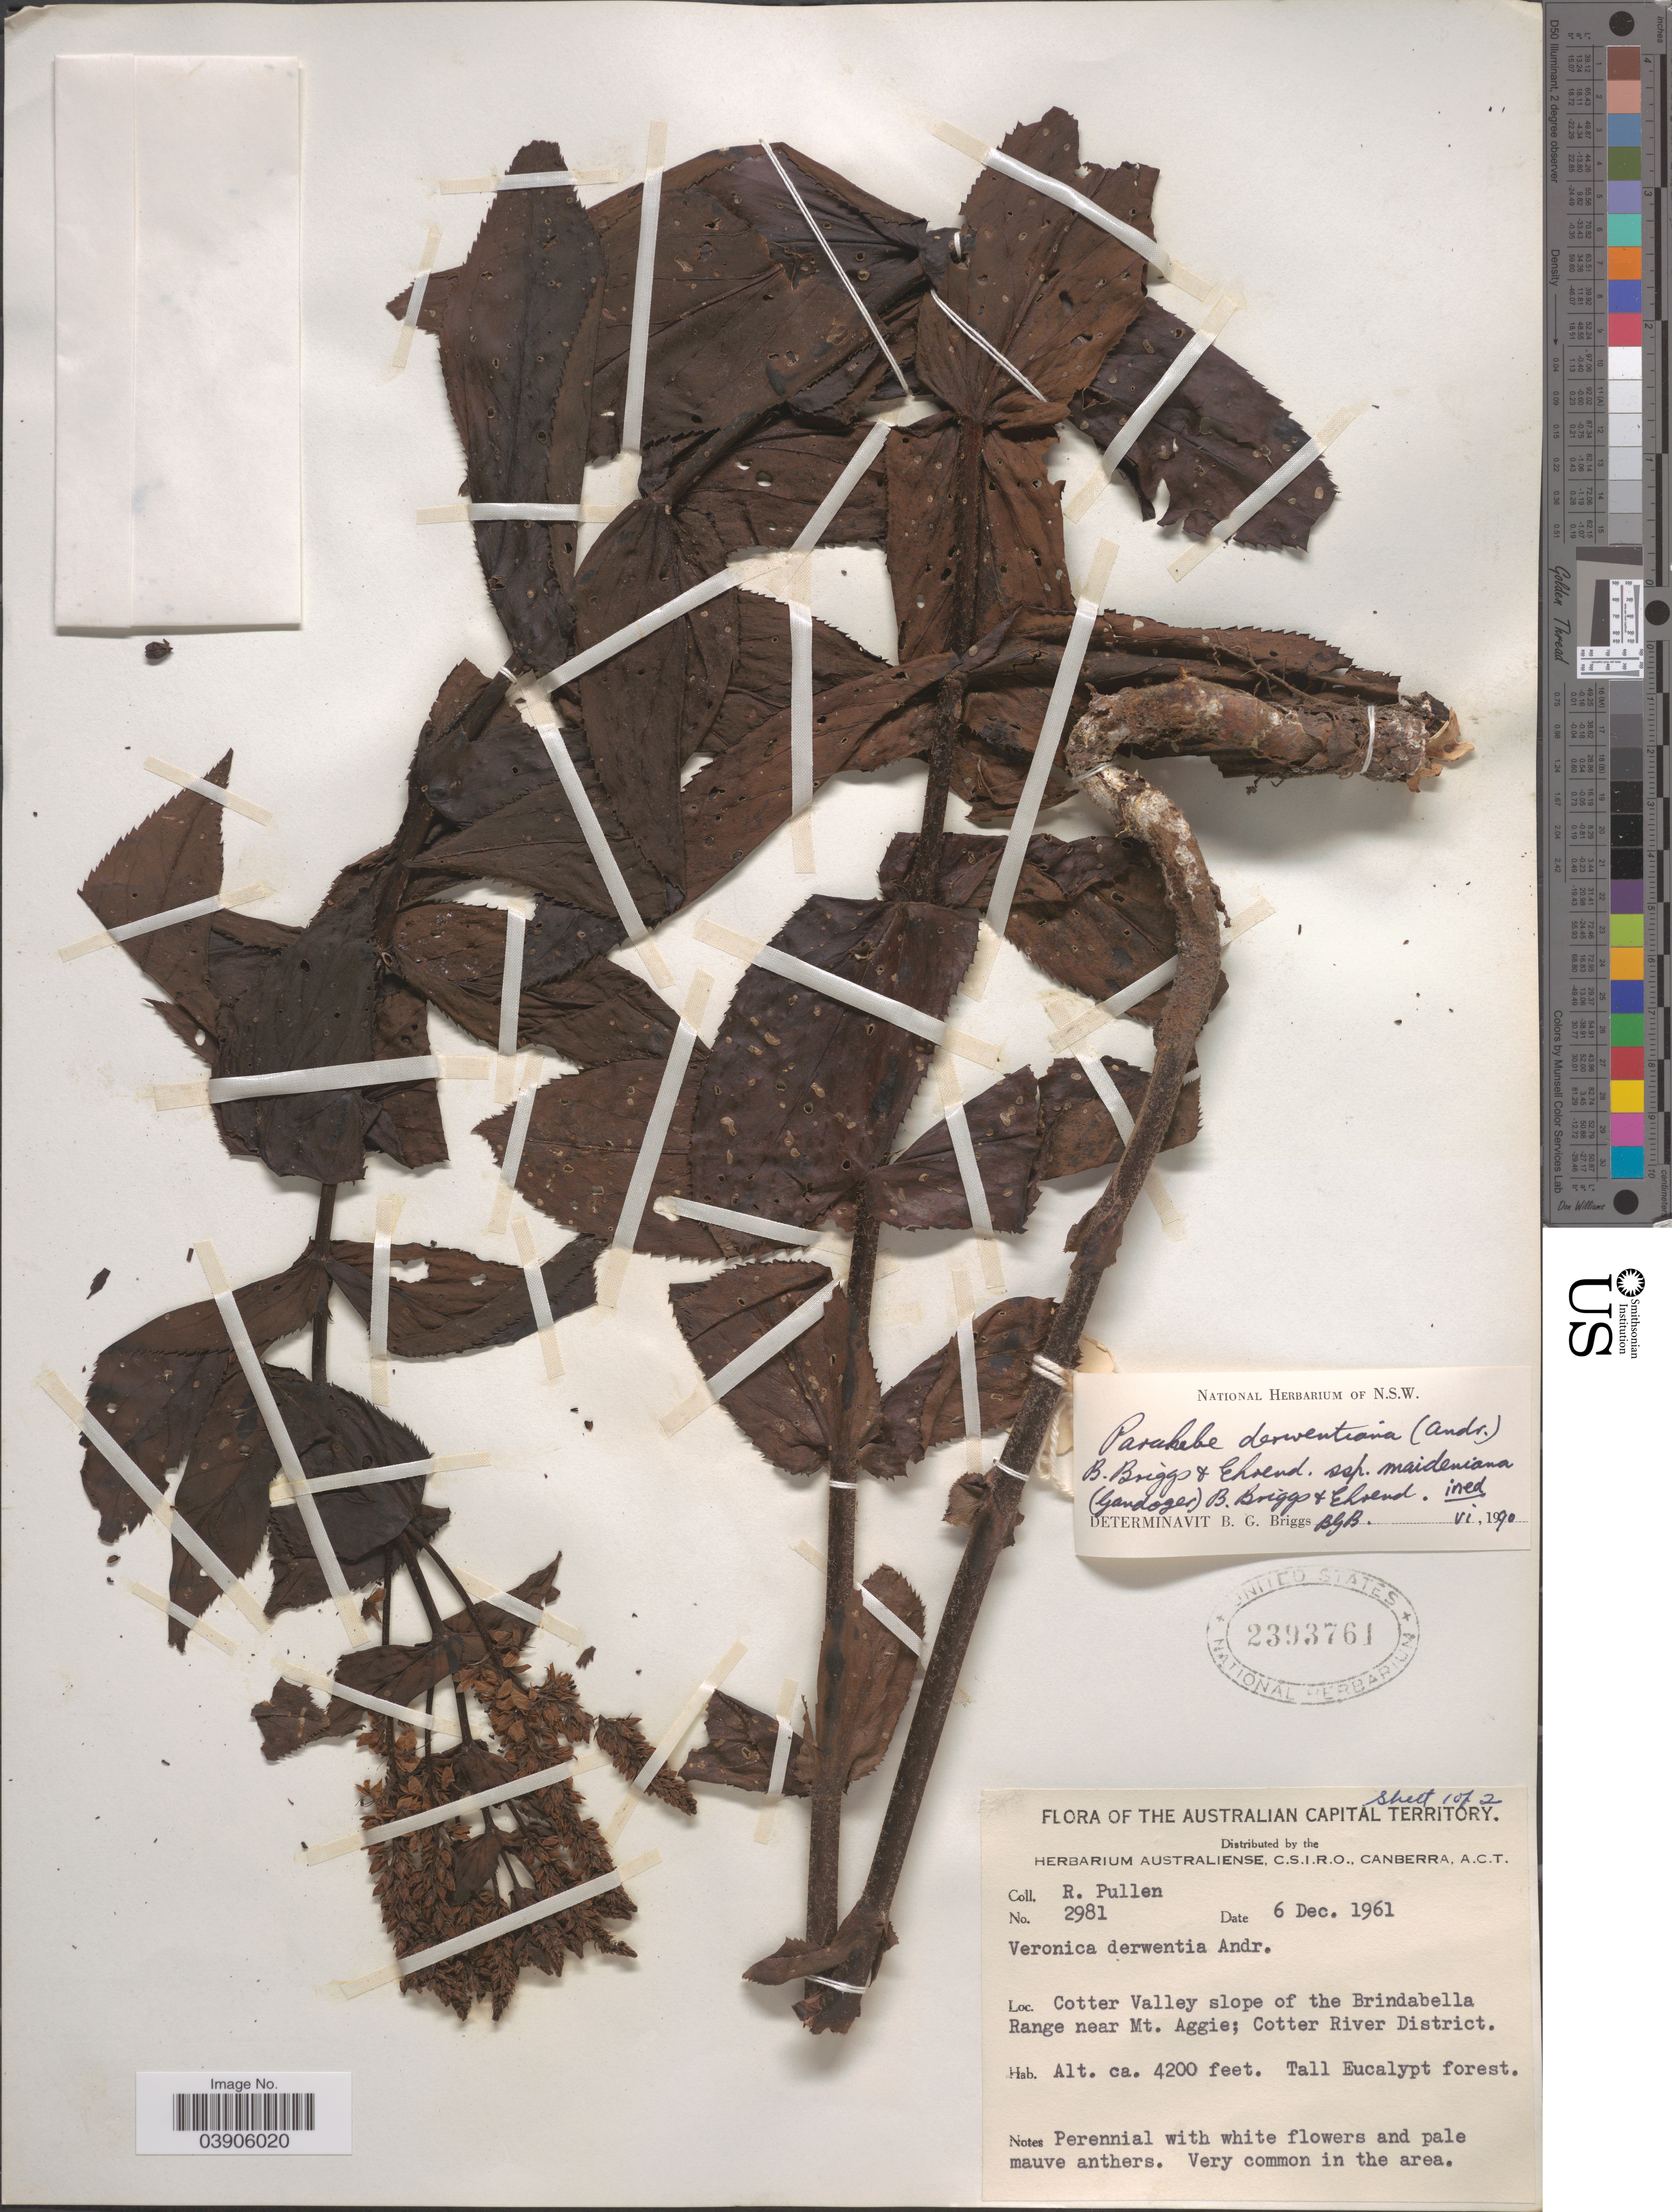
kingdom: Plantae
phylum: Tracheophyta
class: Magnoliopsida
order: Lamiales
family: Plantaginaceae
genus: Parahebe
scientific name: Parahebe derwentiana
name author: (Andrews) B.G. Briggs & Ehrend.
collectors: R. Pullen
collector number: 2981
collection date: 1961-12-06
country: Australia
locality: The Australian Capital Territory. Cotter Valley slope of the Brindabella Range near Mt. Aggie; Cotter River District.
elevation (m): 1280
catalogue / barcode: US 2393761